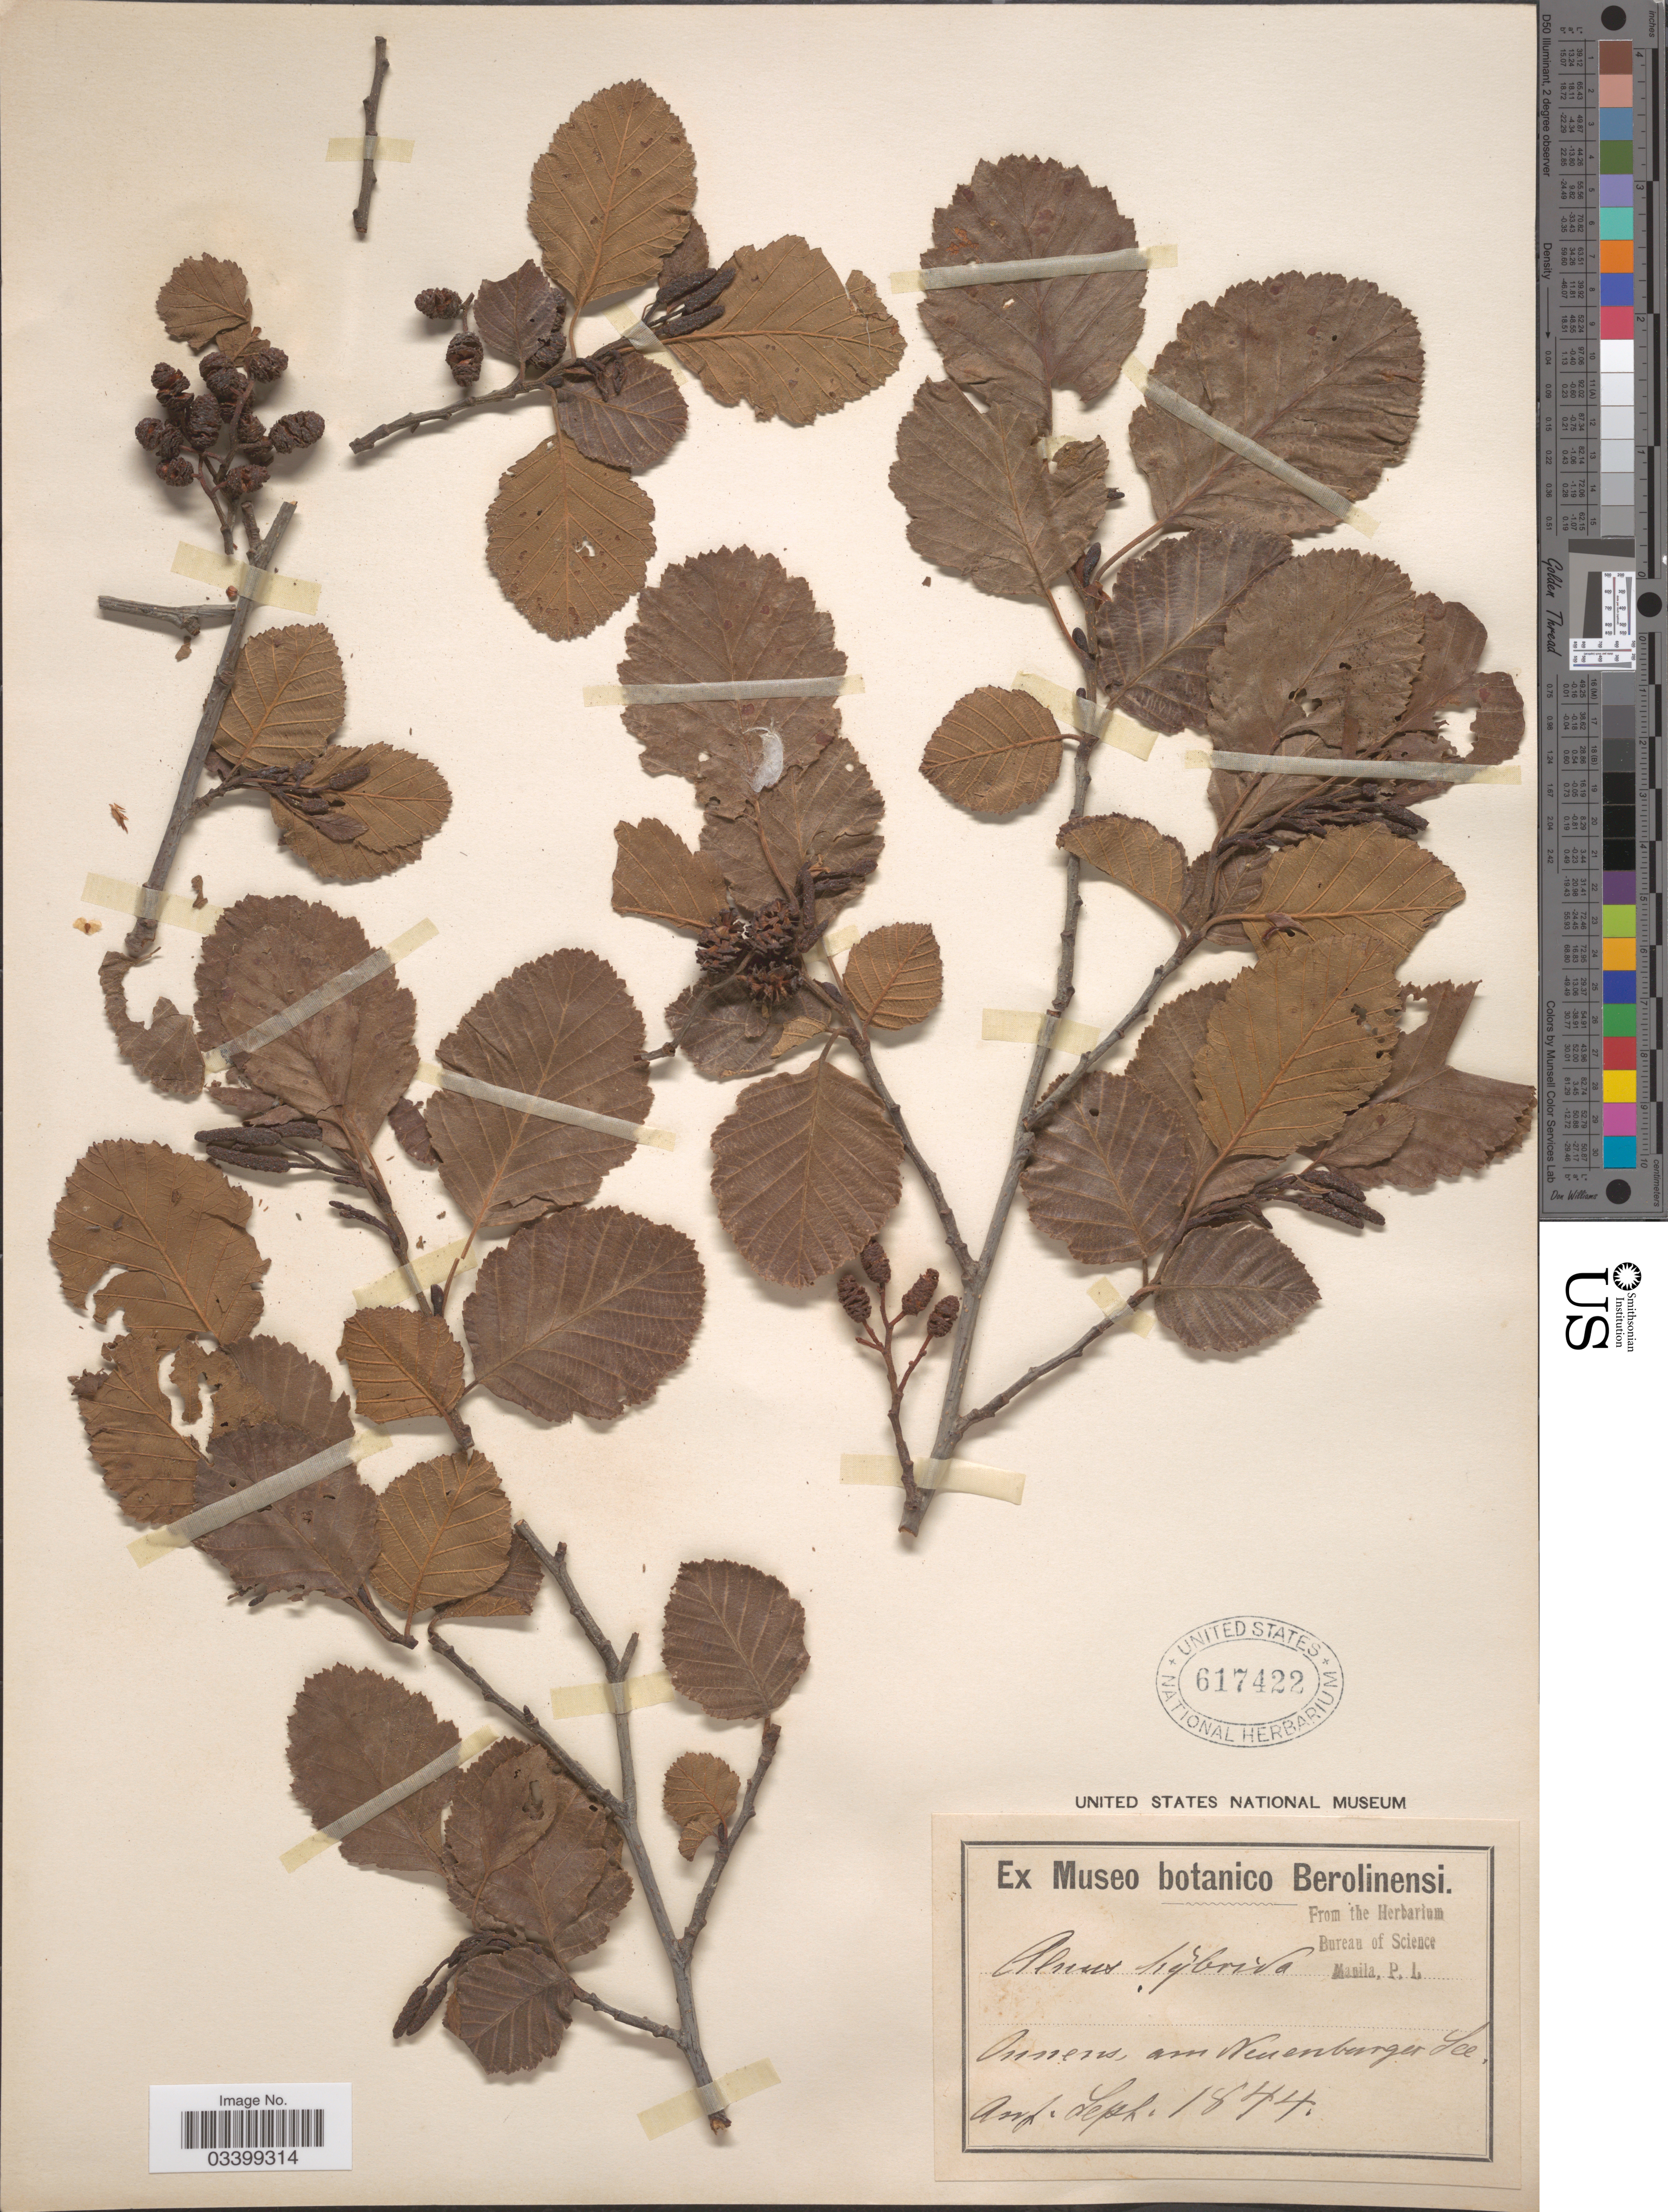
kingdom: Plantae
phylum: Tracheophyta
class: Magnoliopsida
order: Fagales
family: Betulaceae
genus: Alnus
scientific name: Alnus hybrida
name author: Rchb.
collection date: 1844-09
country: Switzerland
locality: Onnens, an Neuenburger See.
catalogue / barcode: US 617422